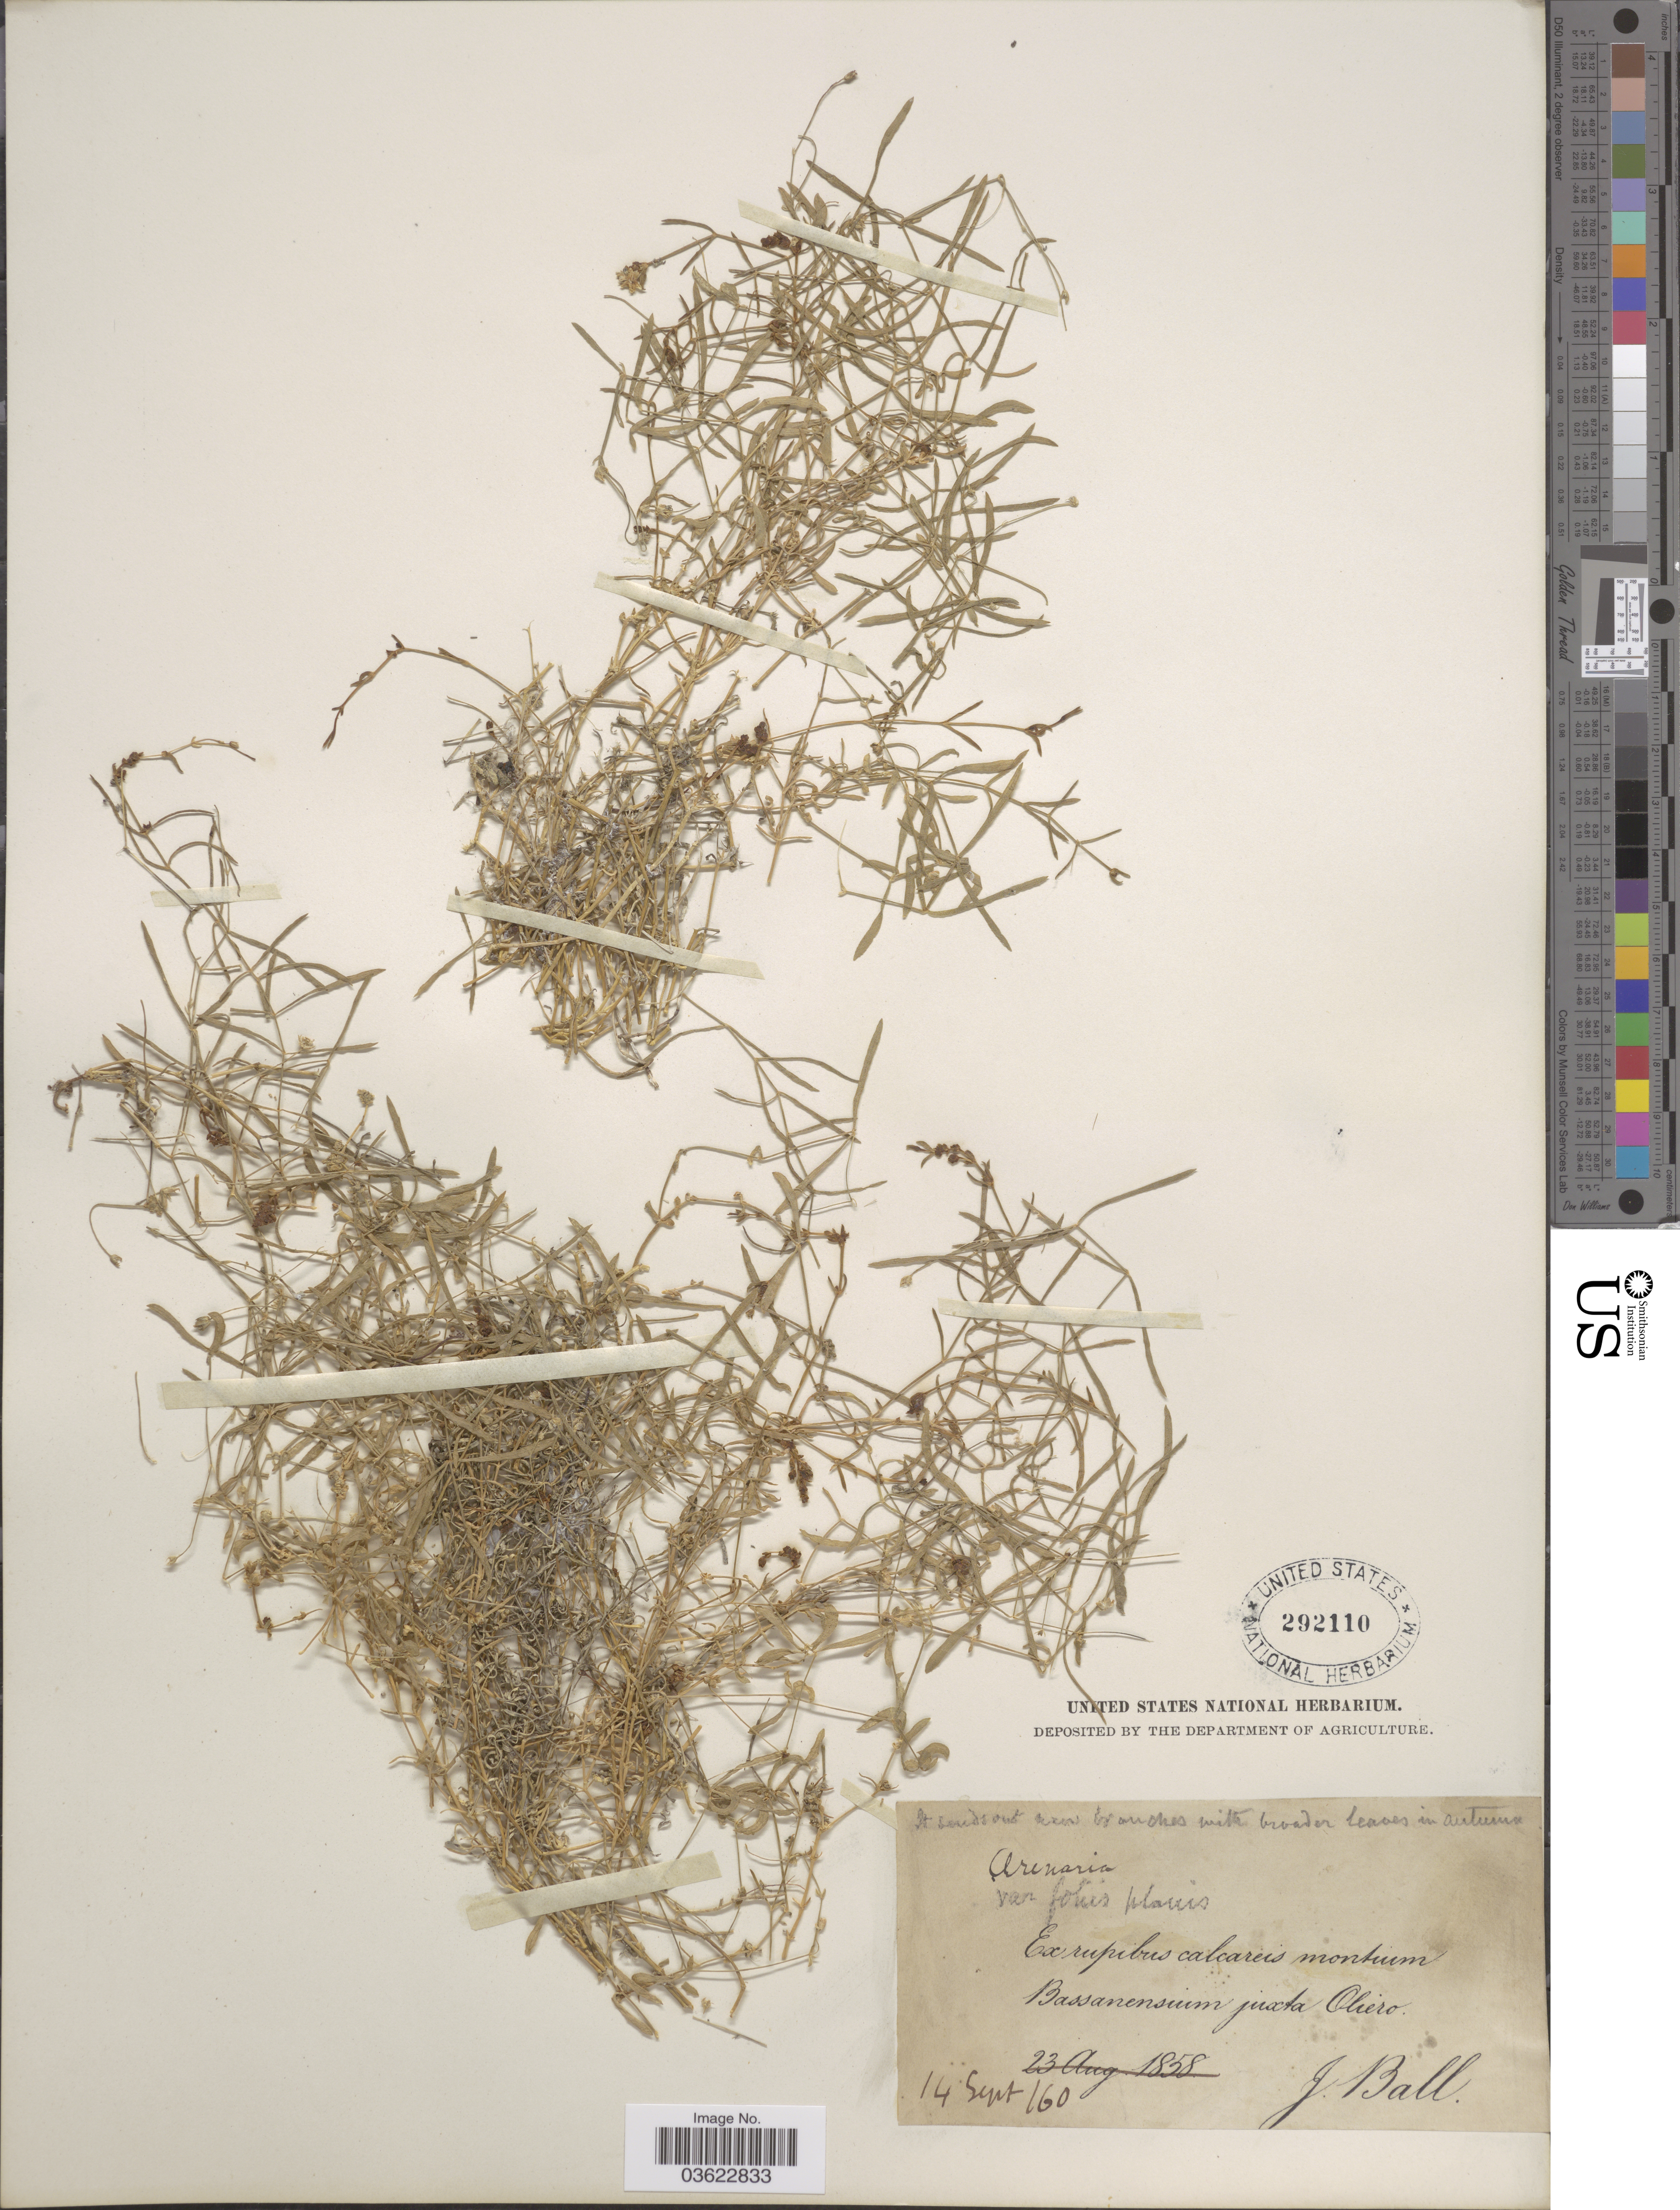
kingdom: Plantae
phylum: Tracheophyta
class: Magnoliopsida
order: Caryophyllales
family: Caryophyllaceae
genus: Arenaria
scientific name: Arenaria sp.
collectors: J. Ball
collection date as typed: Transcribed d/m/y: 14/9/60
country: Italy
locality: Ex rupibus calcareis montium Bassanensium juxta Oliero.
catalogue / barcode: US 292110